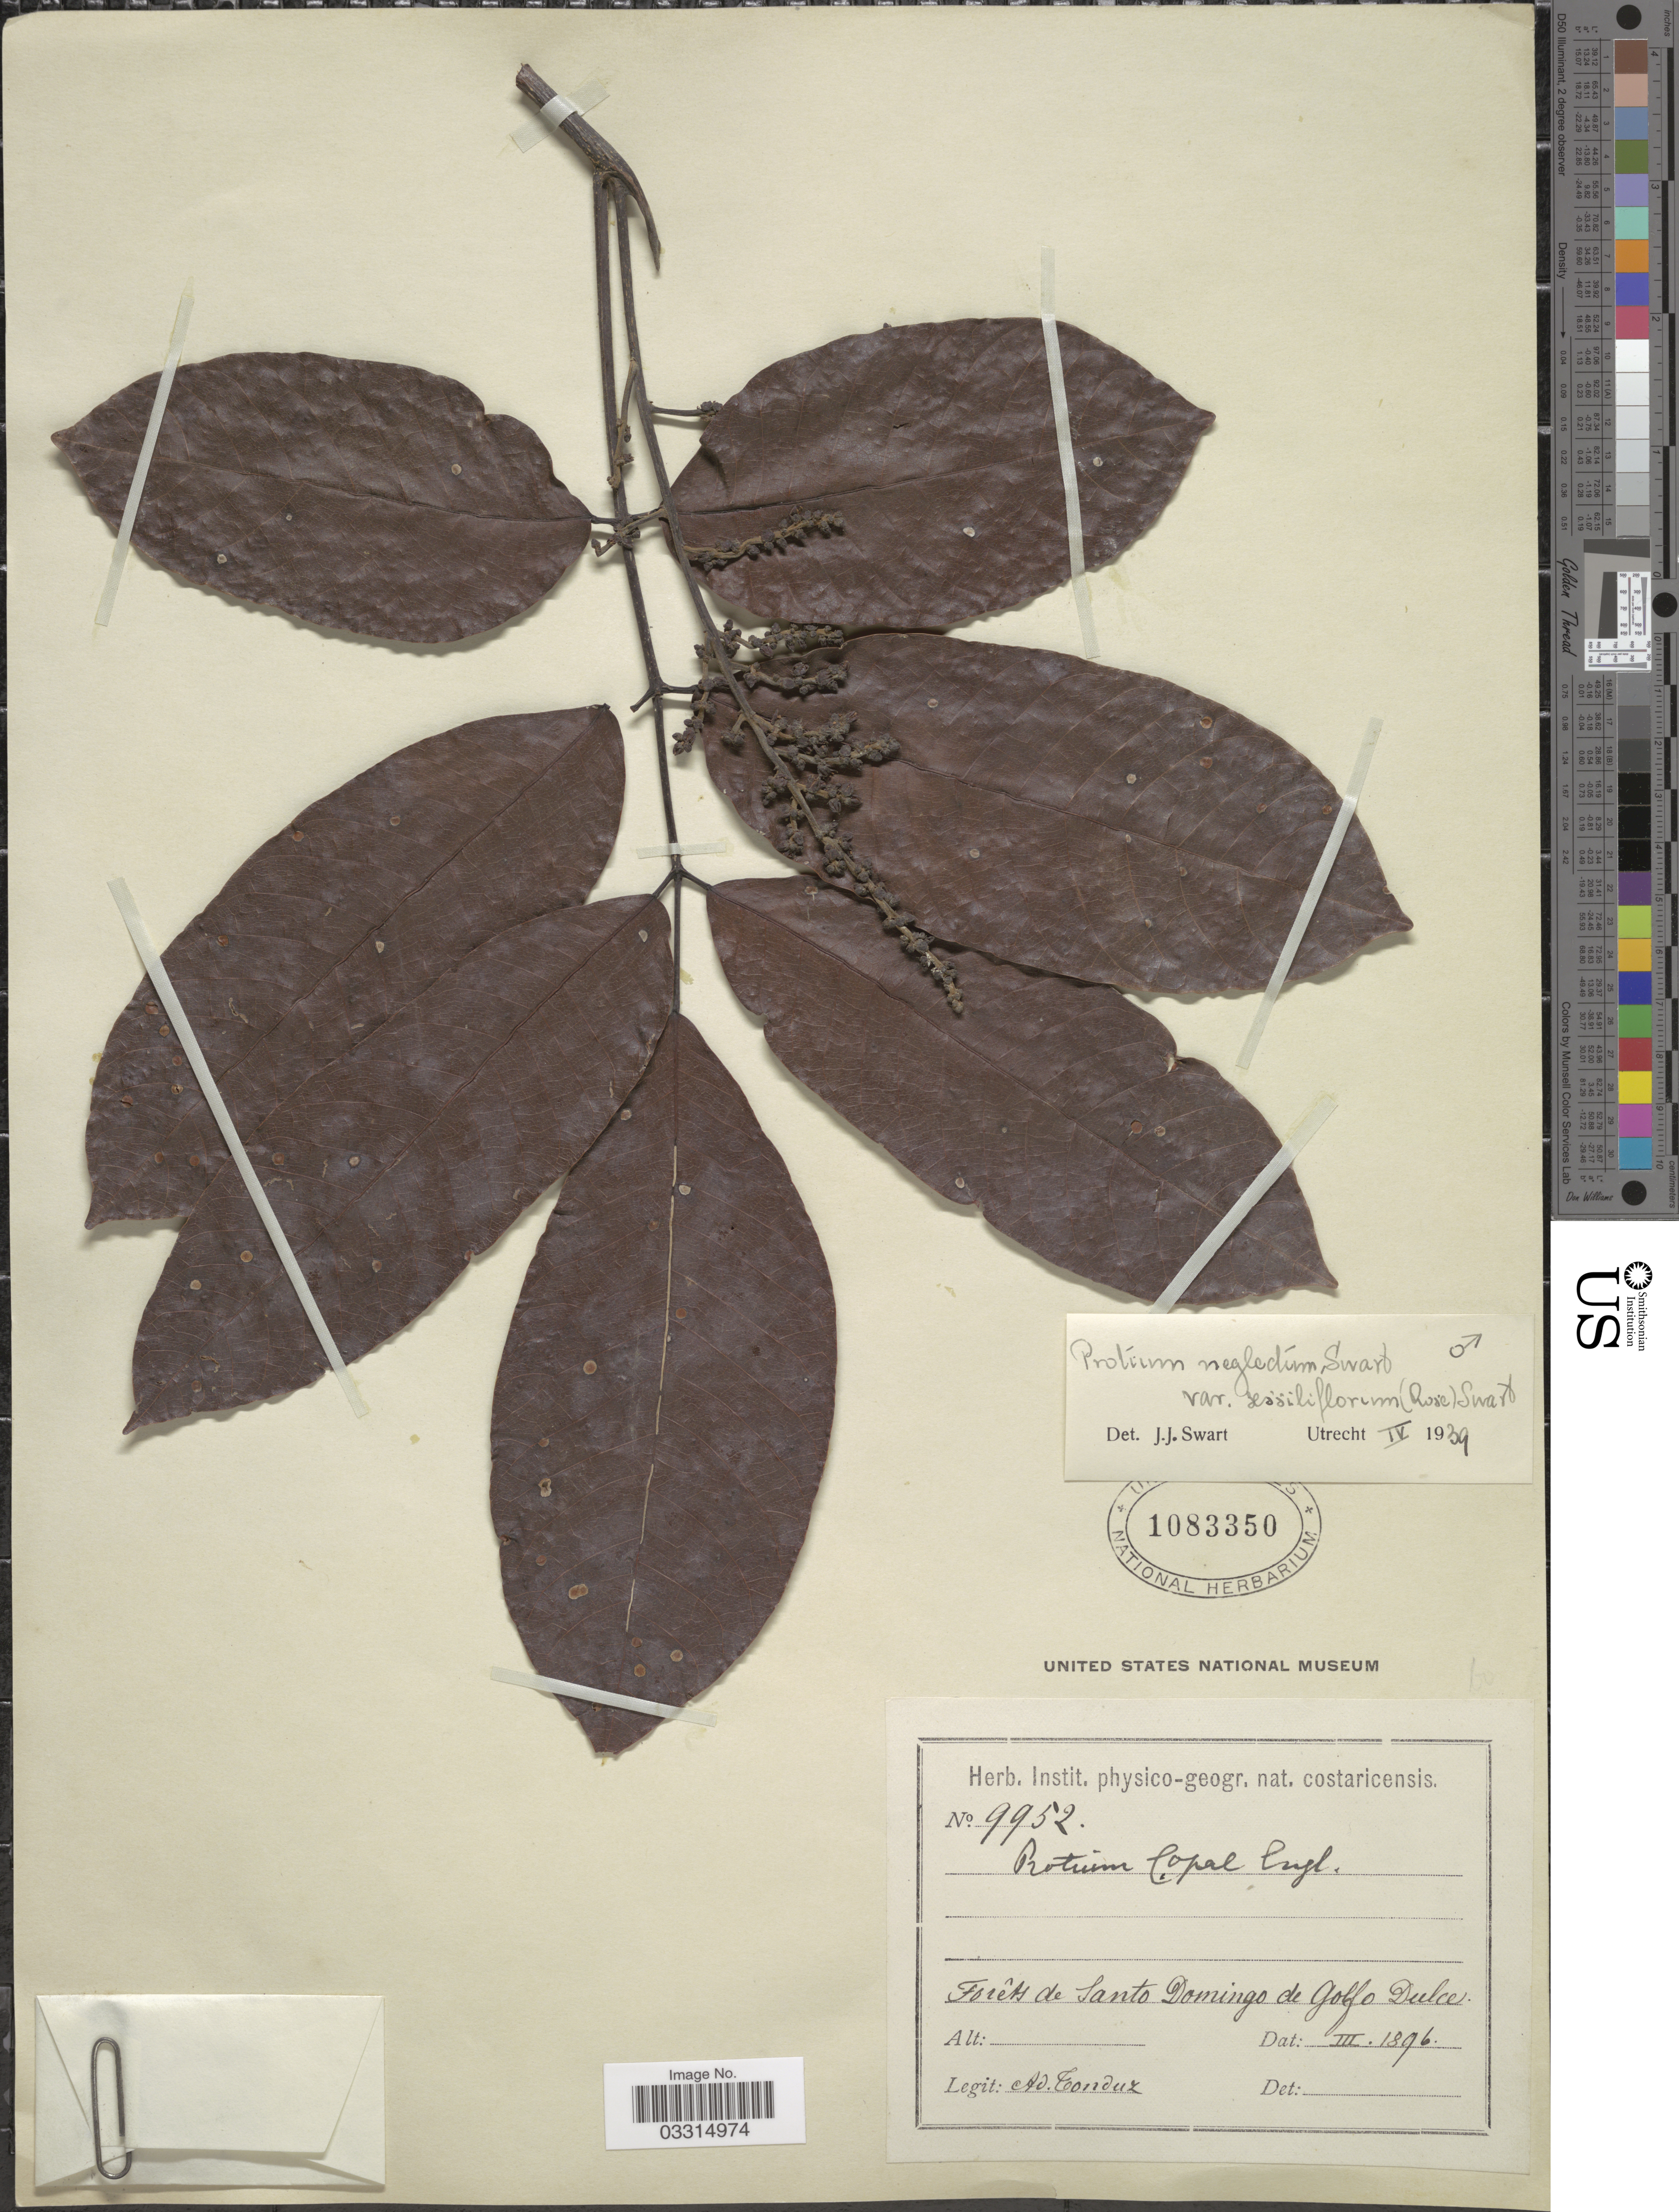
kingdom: Plantae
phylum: Tracheophyta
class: Magnoliopsida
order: Sapindales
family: Burseraceae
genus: Protium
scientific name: Protium sessiliflorum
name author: (Rose) Standl.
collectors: A. Tonduz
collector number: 9952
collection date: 1896-03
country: Costa Rica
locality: Forêts de Santo Domingo de Golfo Dulce.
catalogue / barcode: US 1083350